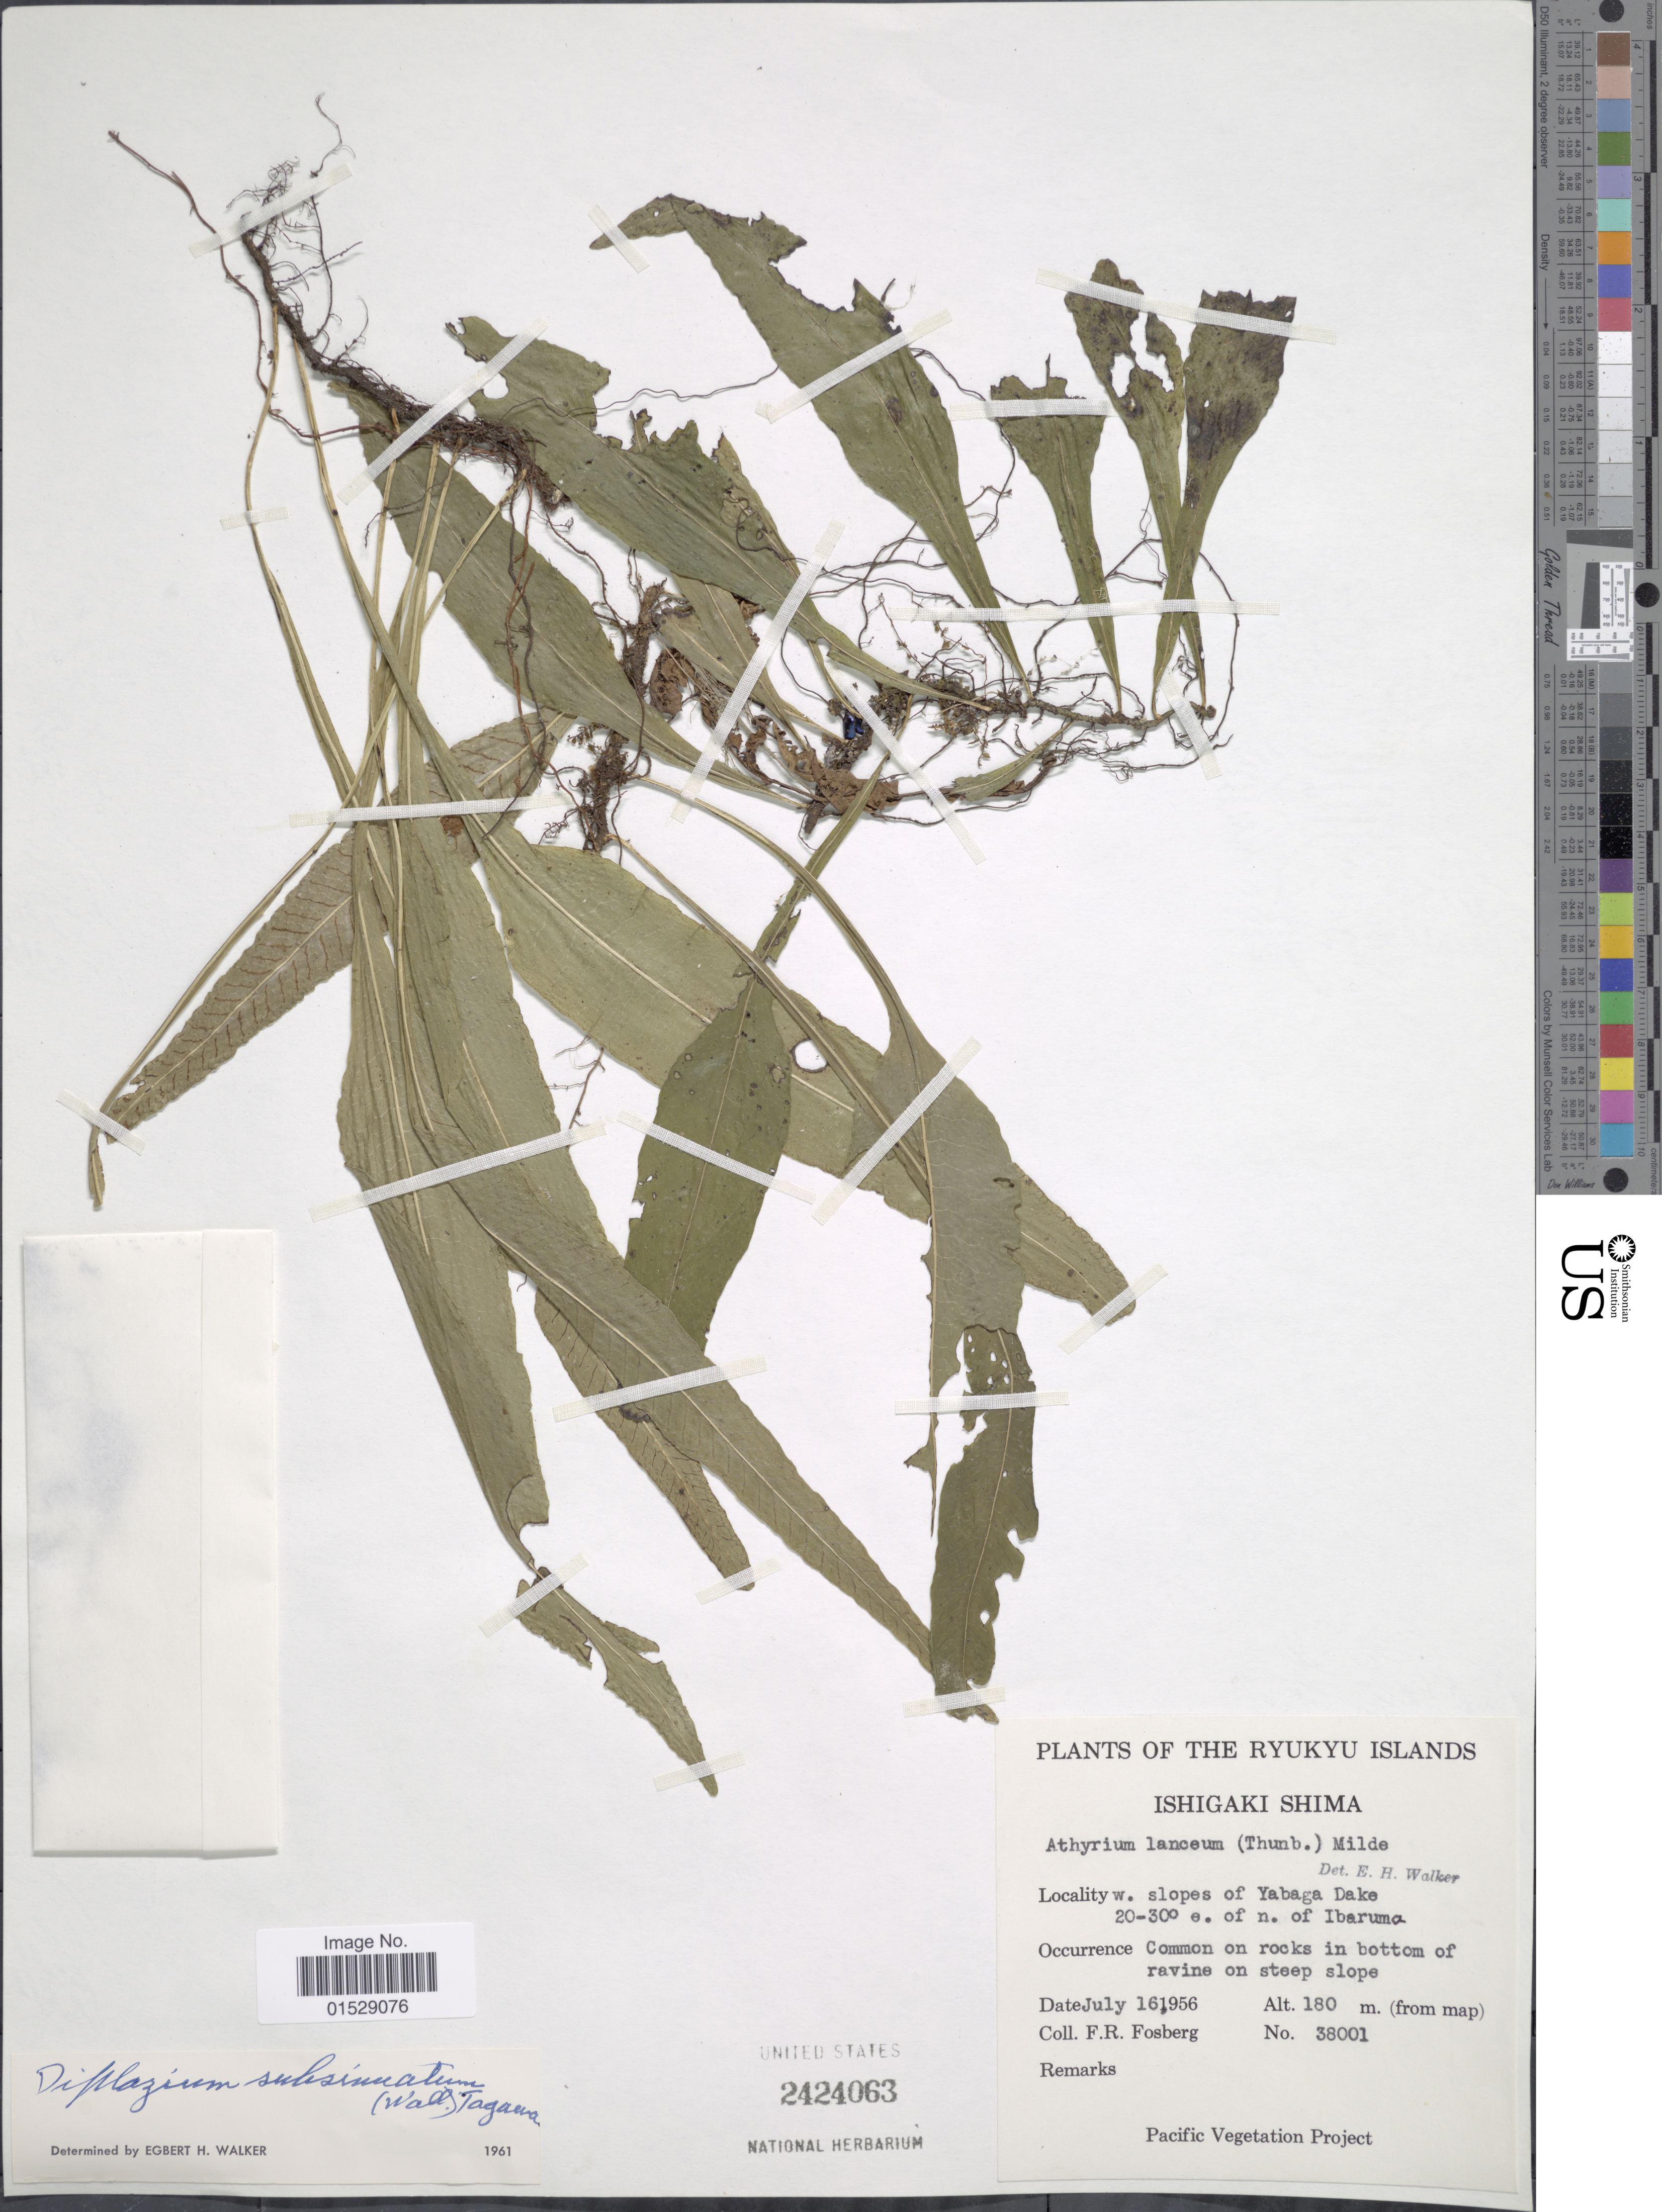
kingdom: Plantae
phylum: Tracheophyta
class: Polypodiopsida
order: Polypodiales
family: Athyriaceae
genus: Deparia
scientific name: Deparia lancea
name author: (Thunb.) Fraser-Jenk.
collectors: F. R. Fosberg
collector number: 38001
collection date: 1956-07-16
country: Japan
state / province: Okinawa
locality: Ryukyu Islands, Ishigaki Shima, w. slopes of Yabaga dake, e. of n. of Ibaruma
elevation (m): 180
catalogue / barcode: US 2424063